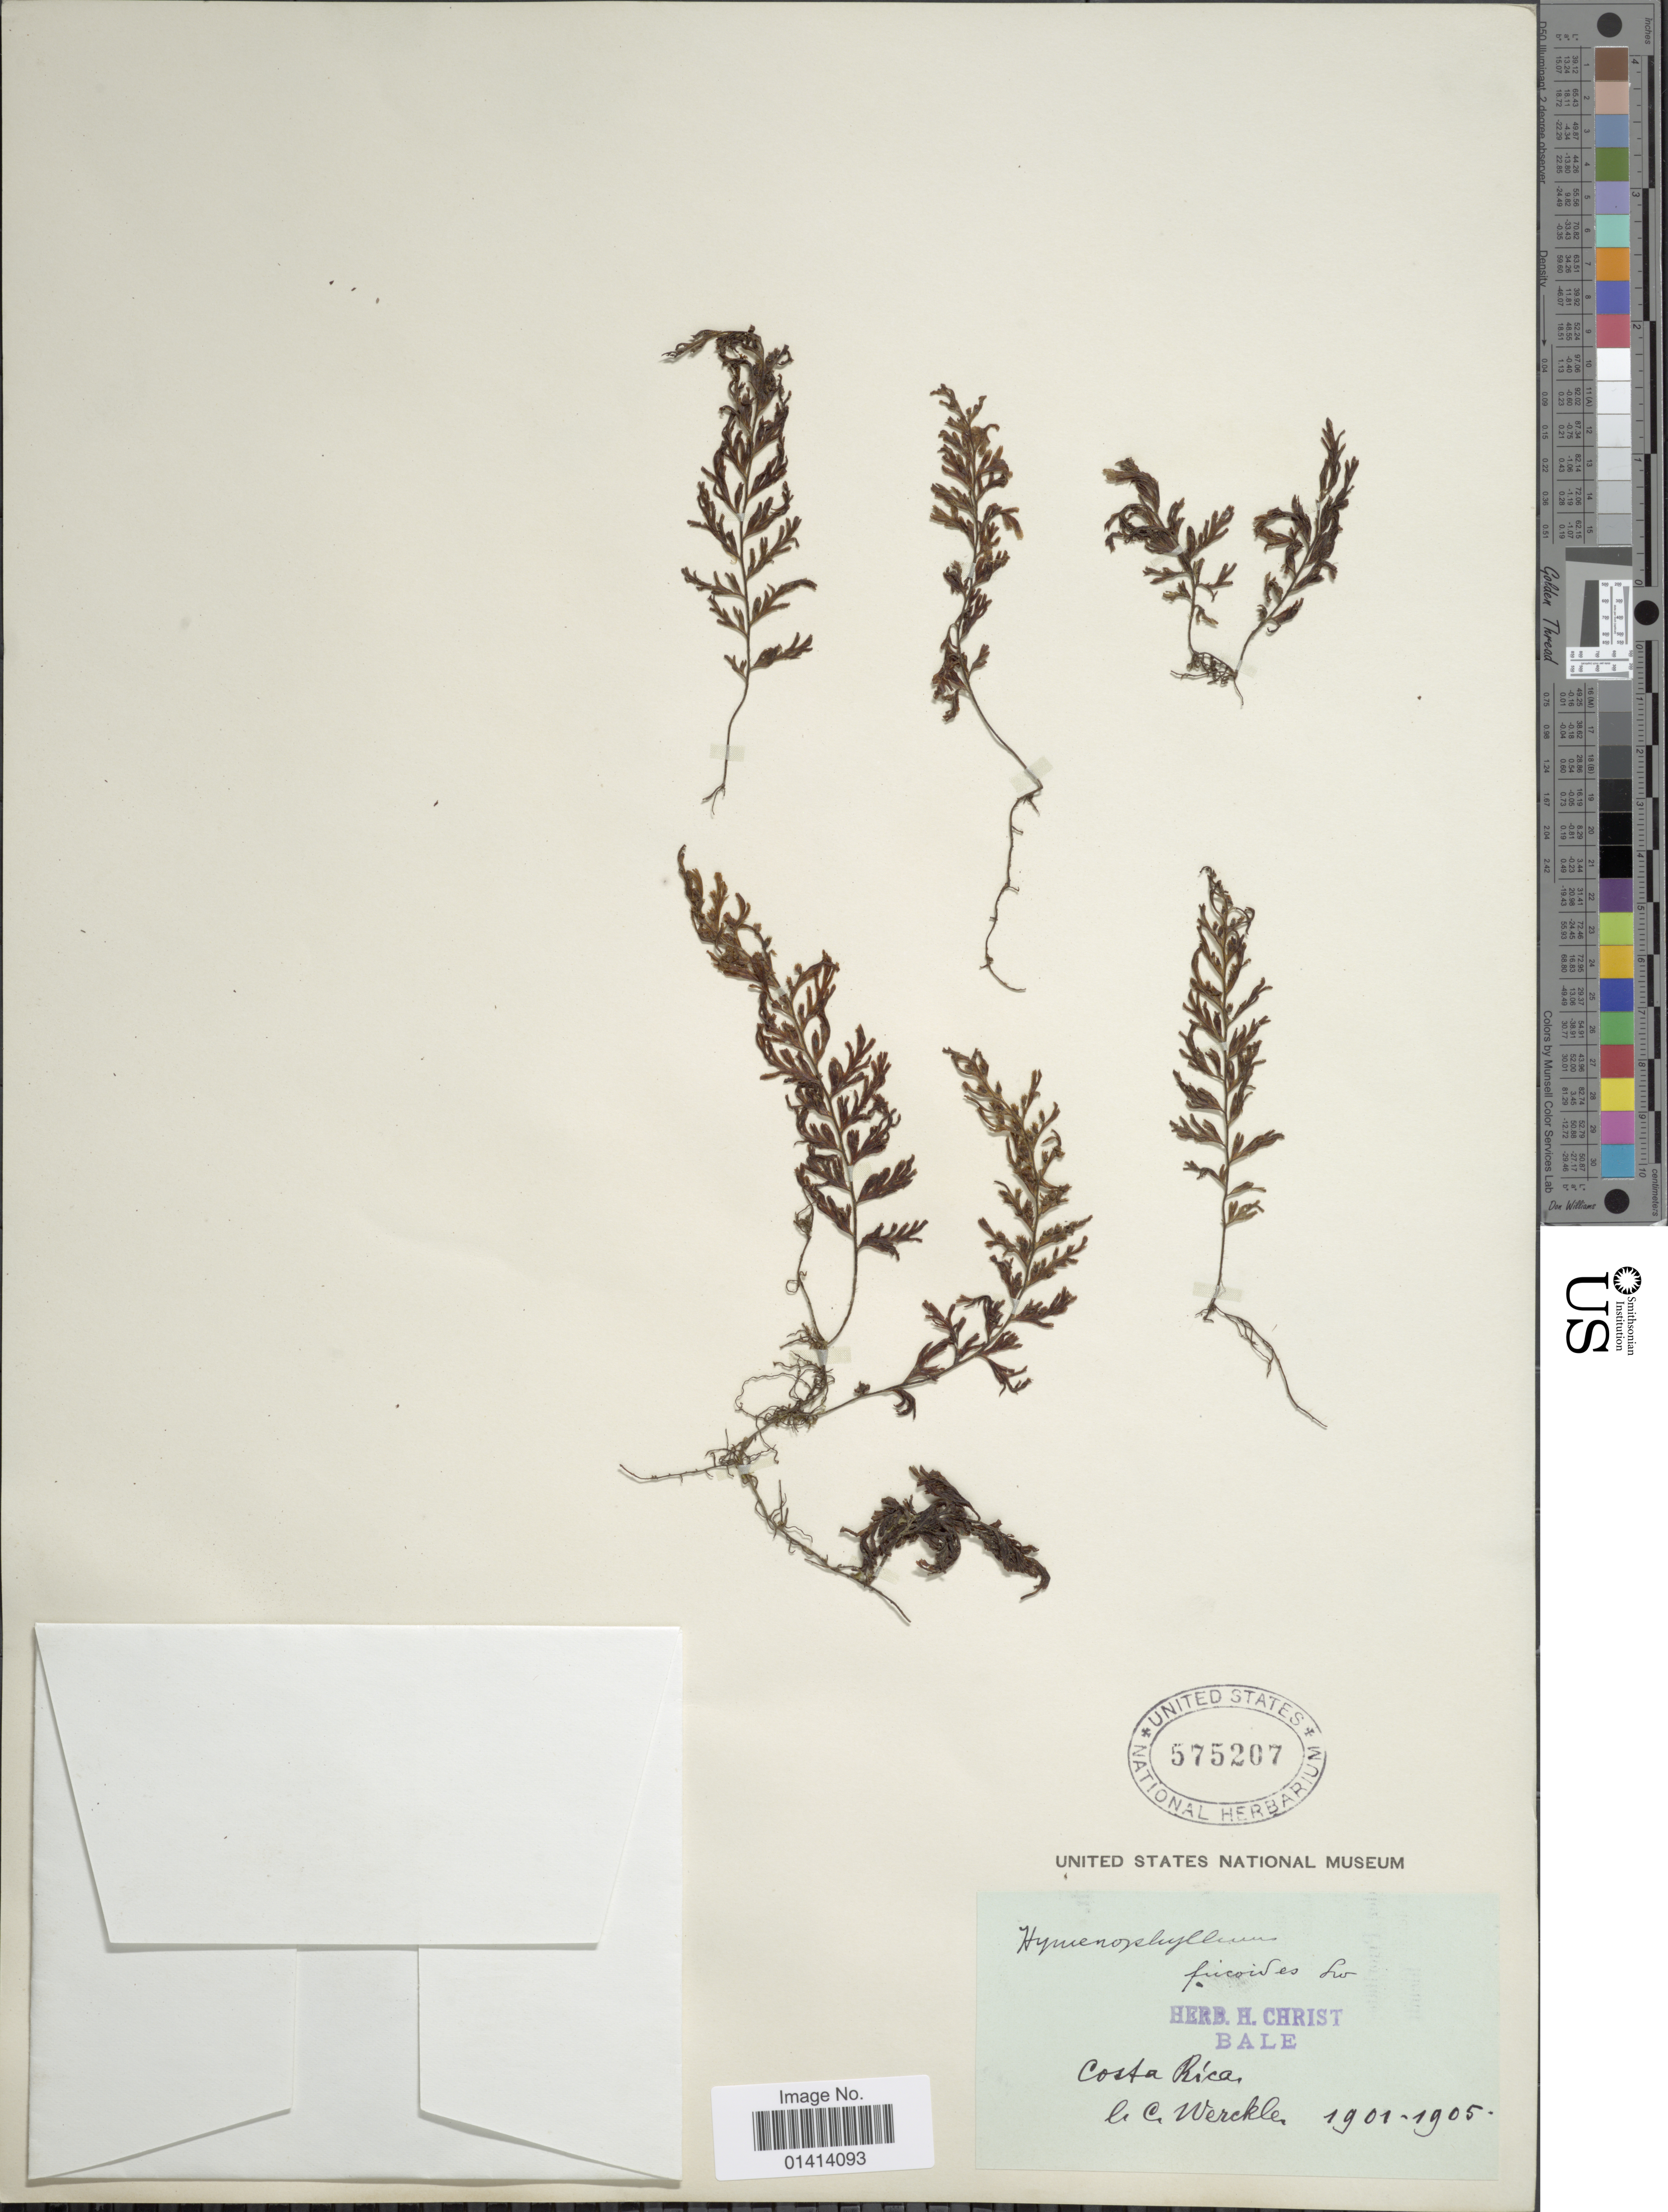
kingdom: Plantae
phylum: Tracheophyta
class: Polypodiopsida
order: Hymenophyllales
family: Hymenophyllaceae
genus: Hymenophyllum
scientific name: Hymenophyllum fucoides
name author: (Sw.) Sw.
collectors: C. C Wercklé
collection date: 1901/1905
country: Costa Rica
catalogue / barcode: US 575207